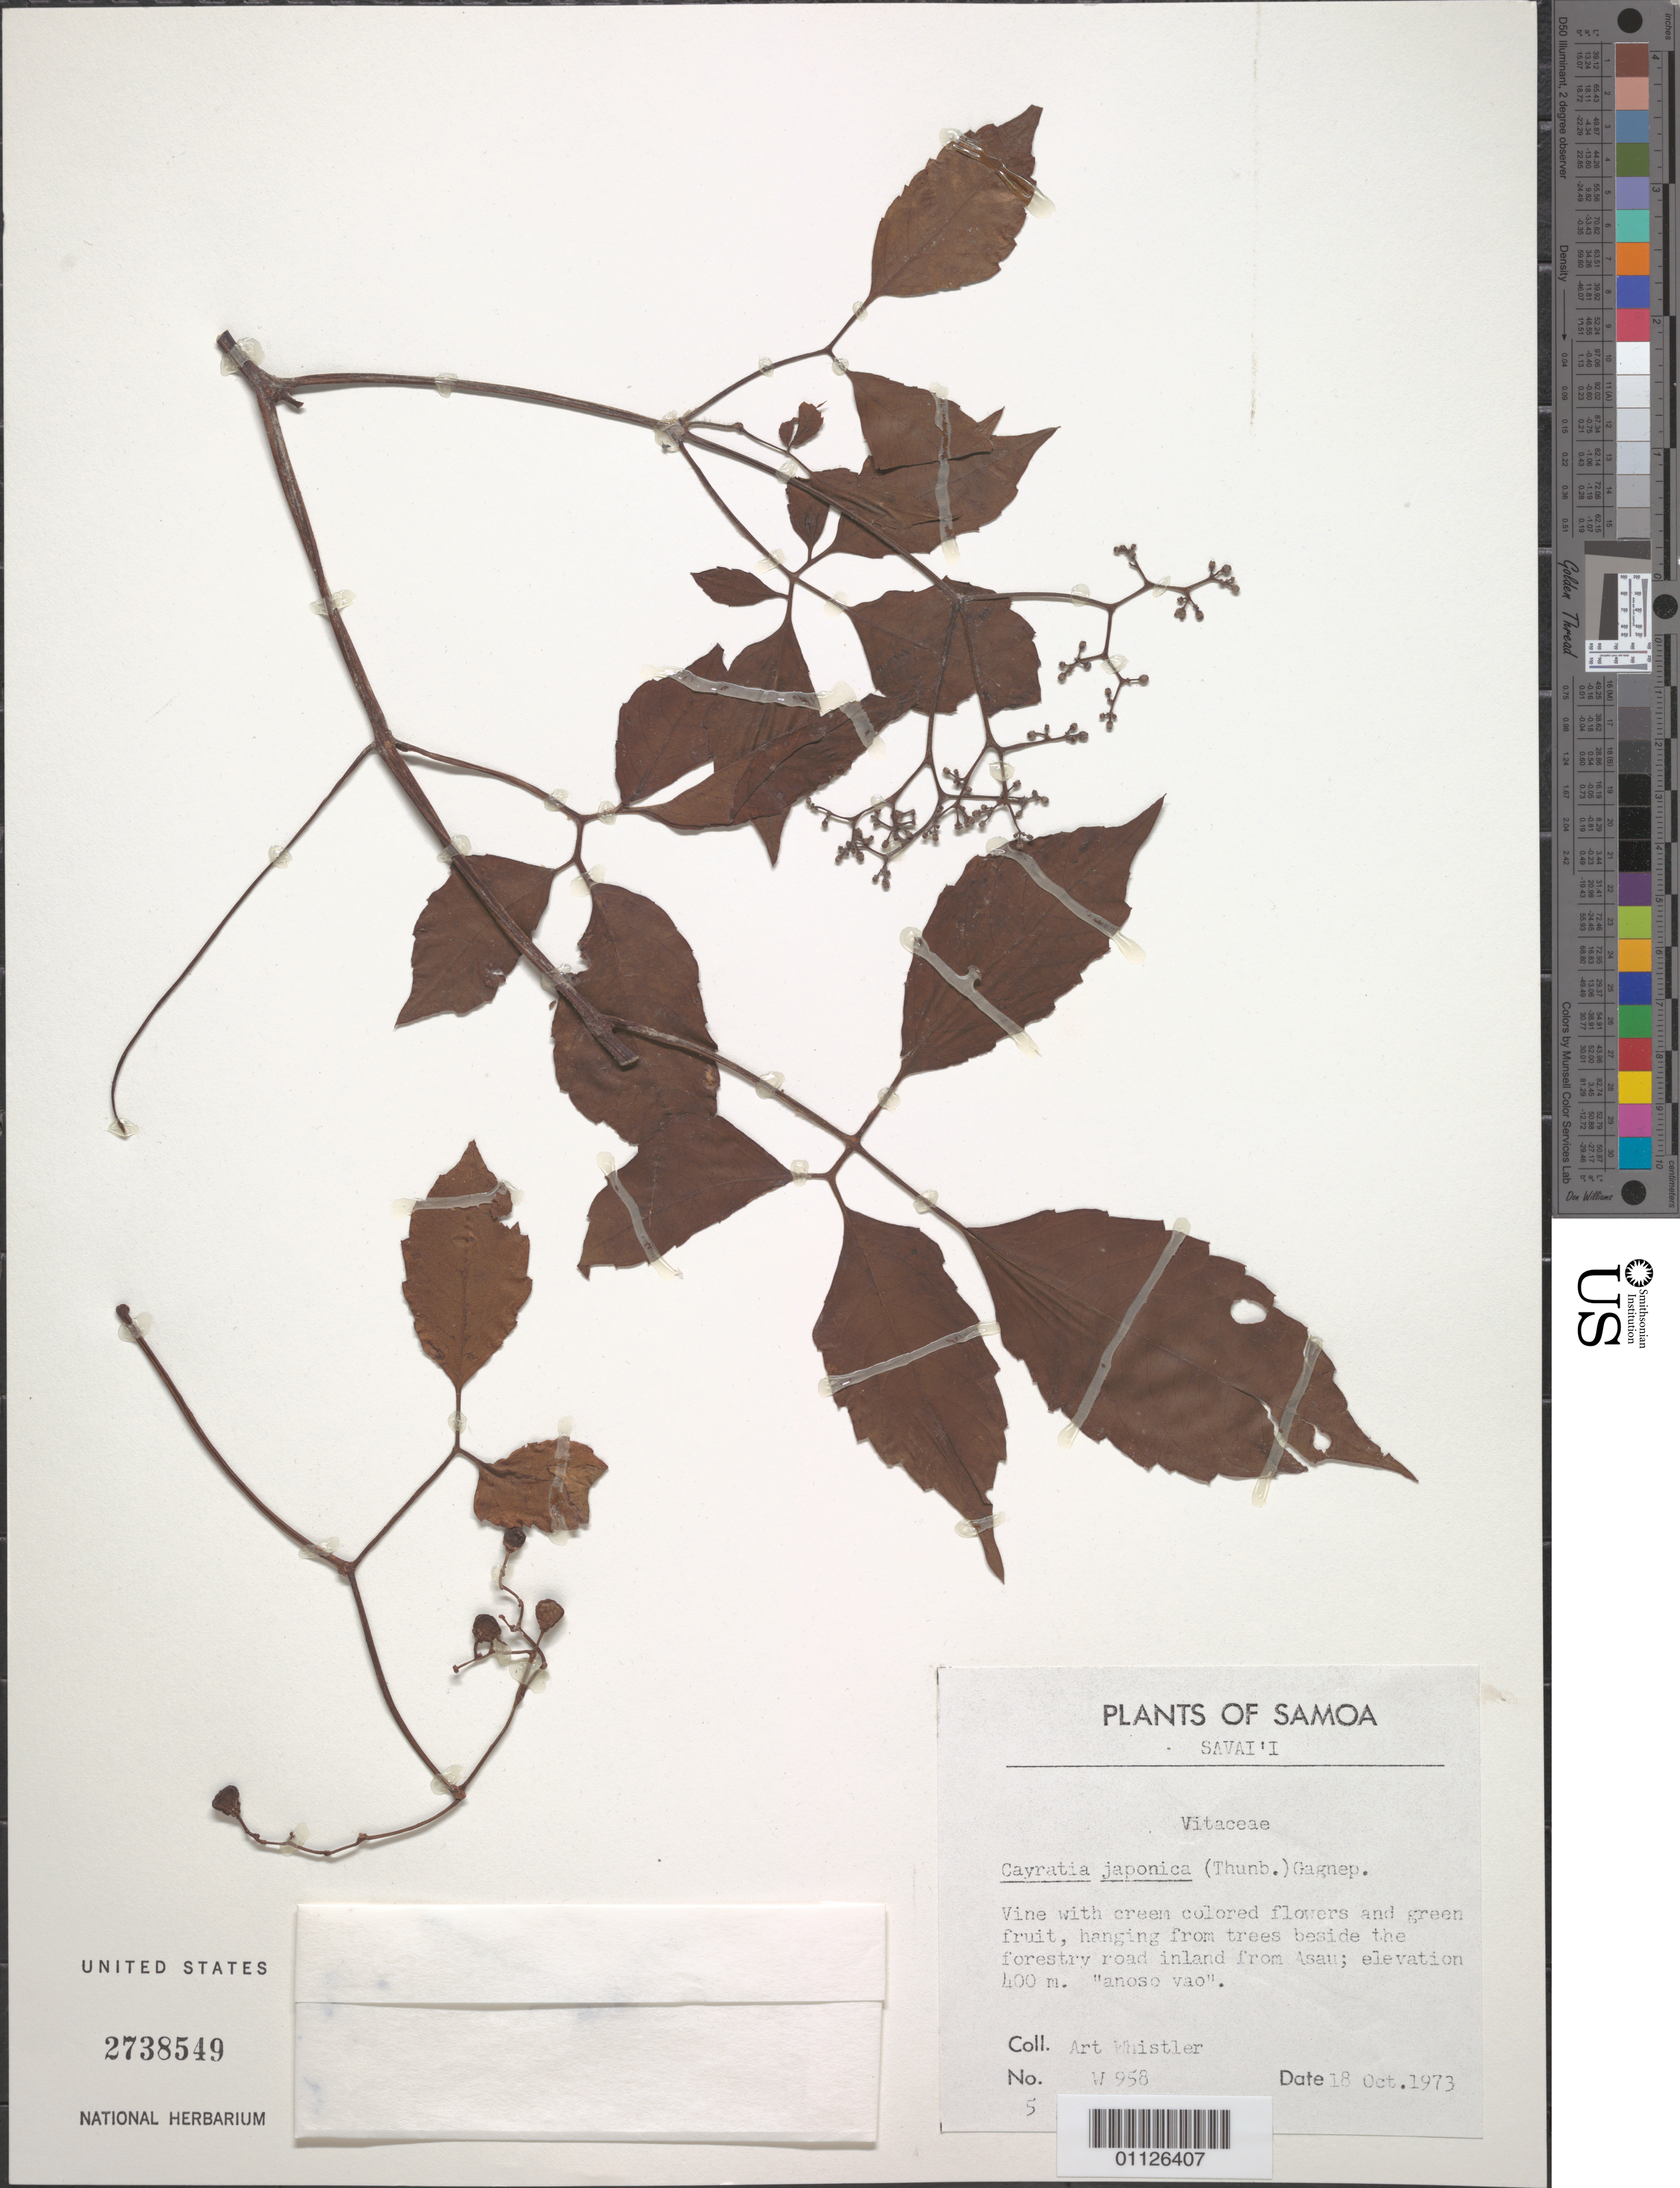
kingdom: Plantae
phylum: Tracheophyta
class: Magnoliopsida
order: Vitales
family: Vitaceae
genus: Cayratia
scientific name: Cayratia japonica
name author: (Thunb.) Gagnep.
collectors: A. Whistler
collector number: W 958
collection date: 1973-10-18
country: Samoa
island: Savai'i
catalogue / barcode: US 2738549